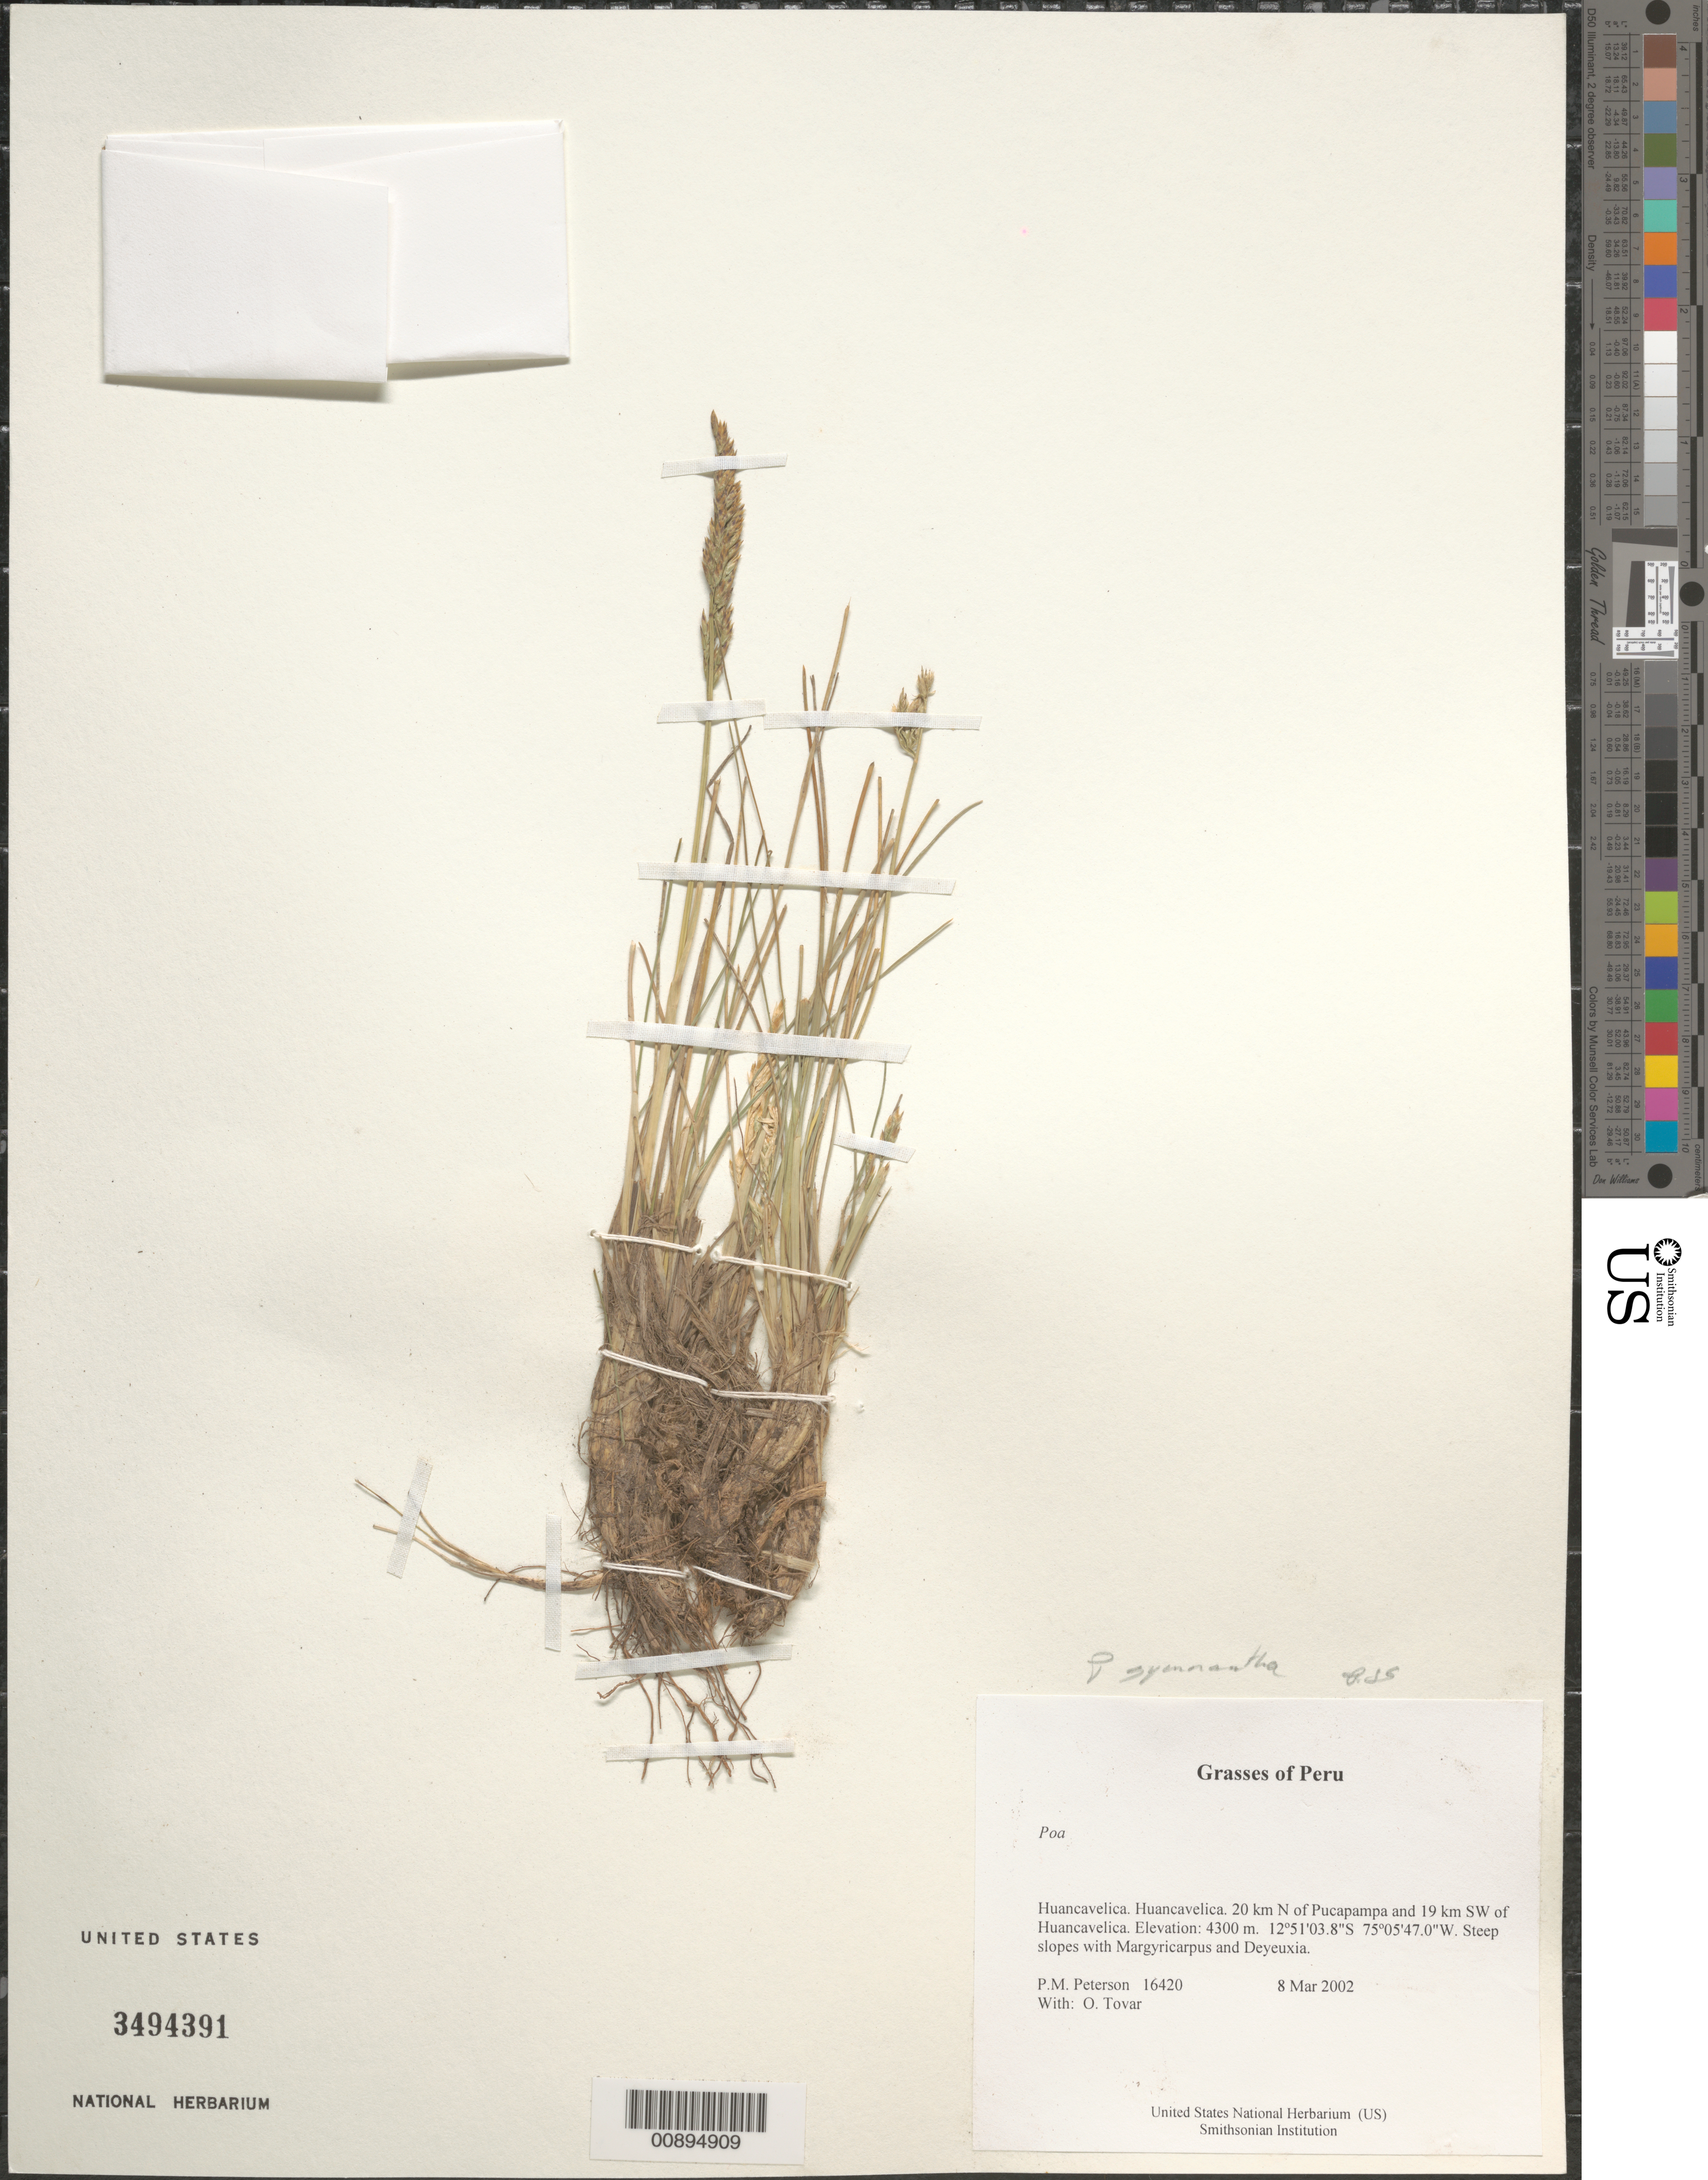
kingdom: Plantae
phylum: Tracheophyta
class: Liliopsida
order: Poales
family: Poaceae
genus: Poa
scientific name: Poa gymnantha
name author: Pilg.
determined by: Soreng, Robert J., Research Associate (BOT), Smithsonian Institution - National Museum of Natural History (UNITED STATES)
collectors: P. M. Peterson & Ó. Tovar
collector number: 16420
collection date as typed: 08 Mar 2002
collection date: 2002-03-08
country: Peru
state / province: Huancavelica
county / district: Huancavelica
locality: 20 km N of Pucapampa and 19 km SW of Huancavelica.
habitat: Steep slopes with ~Margyricarpus~ and ~Deyeuxia~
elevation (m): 4300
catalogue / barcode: US 3494391